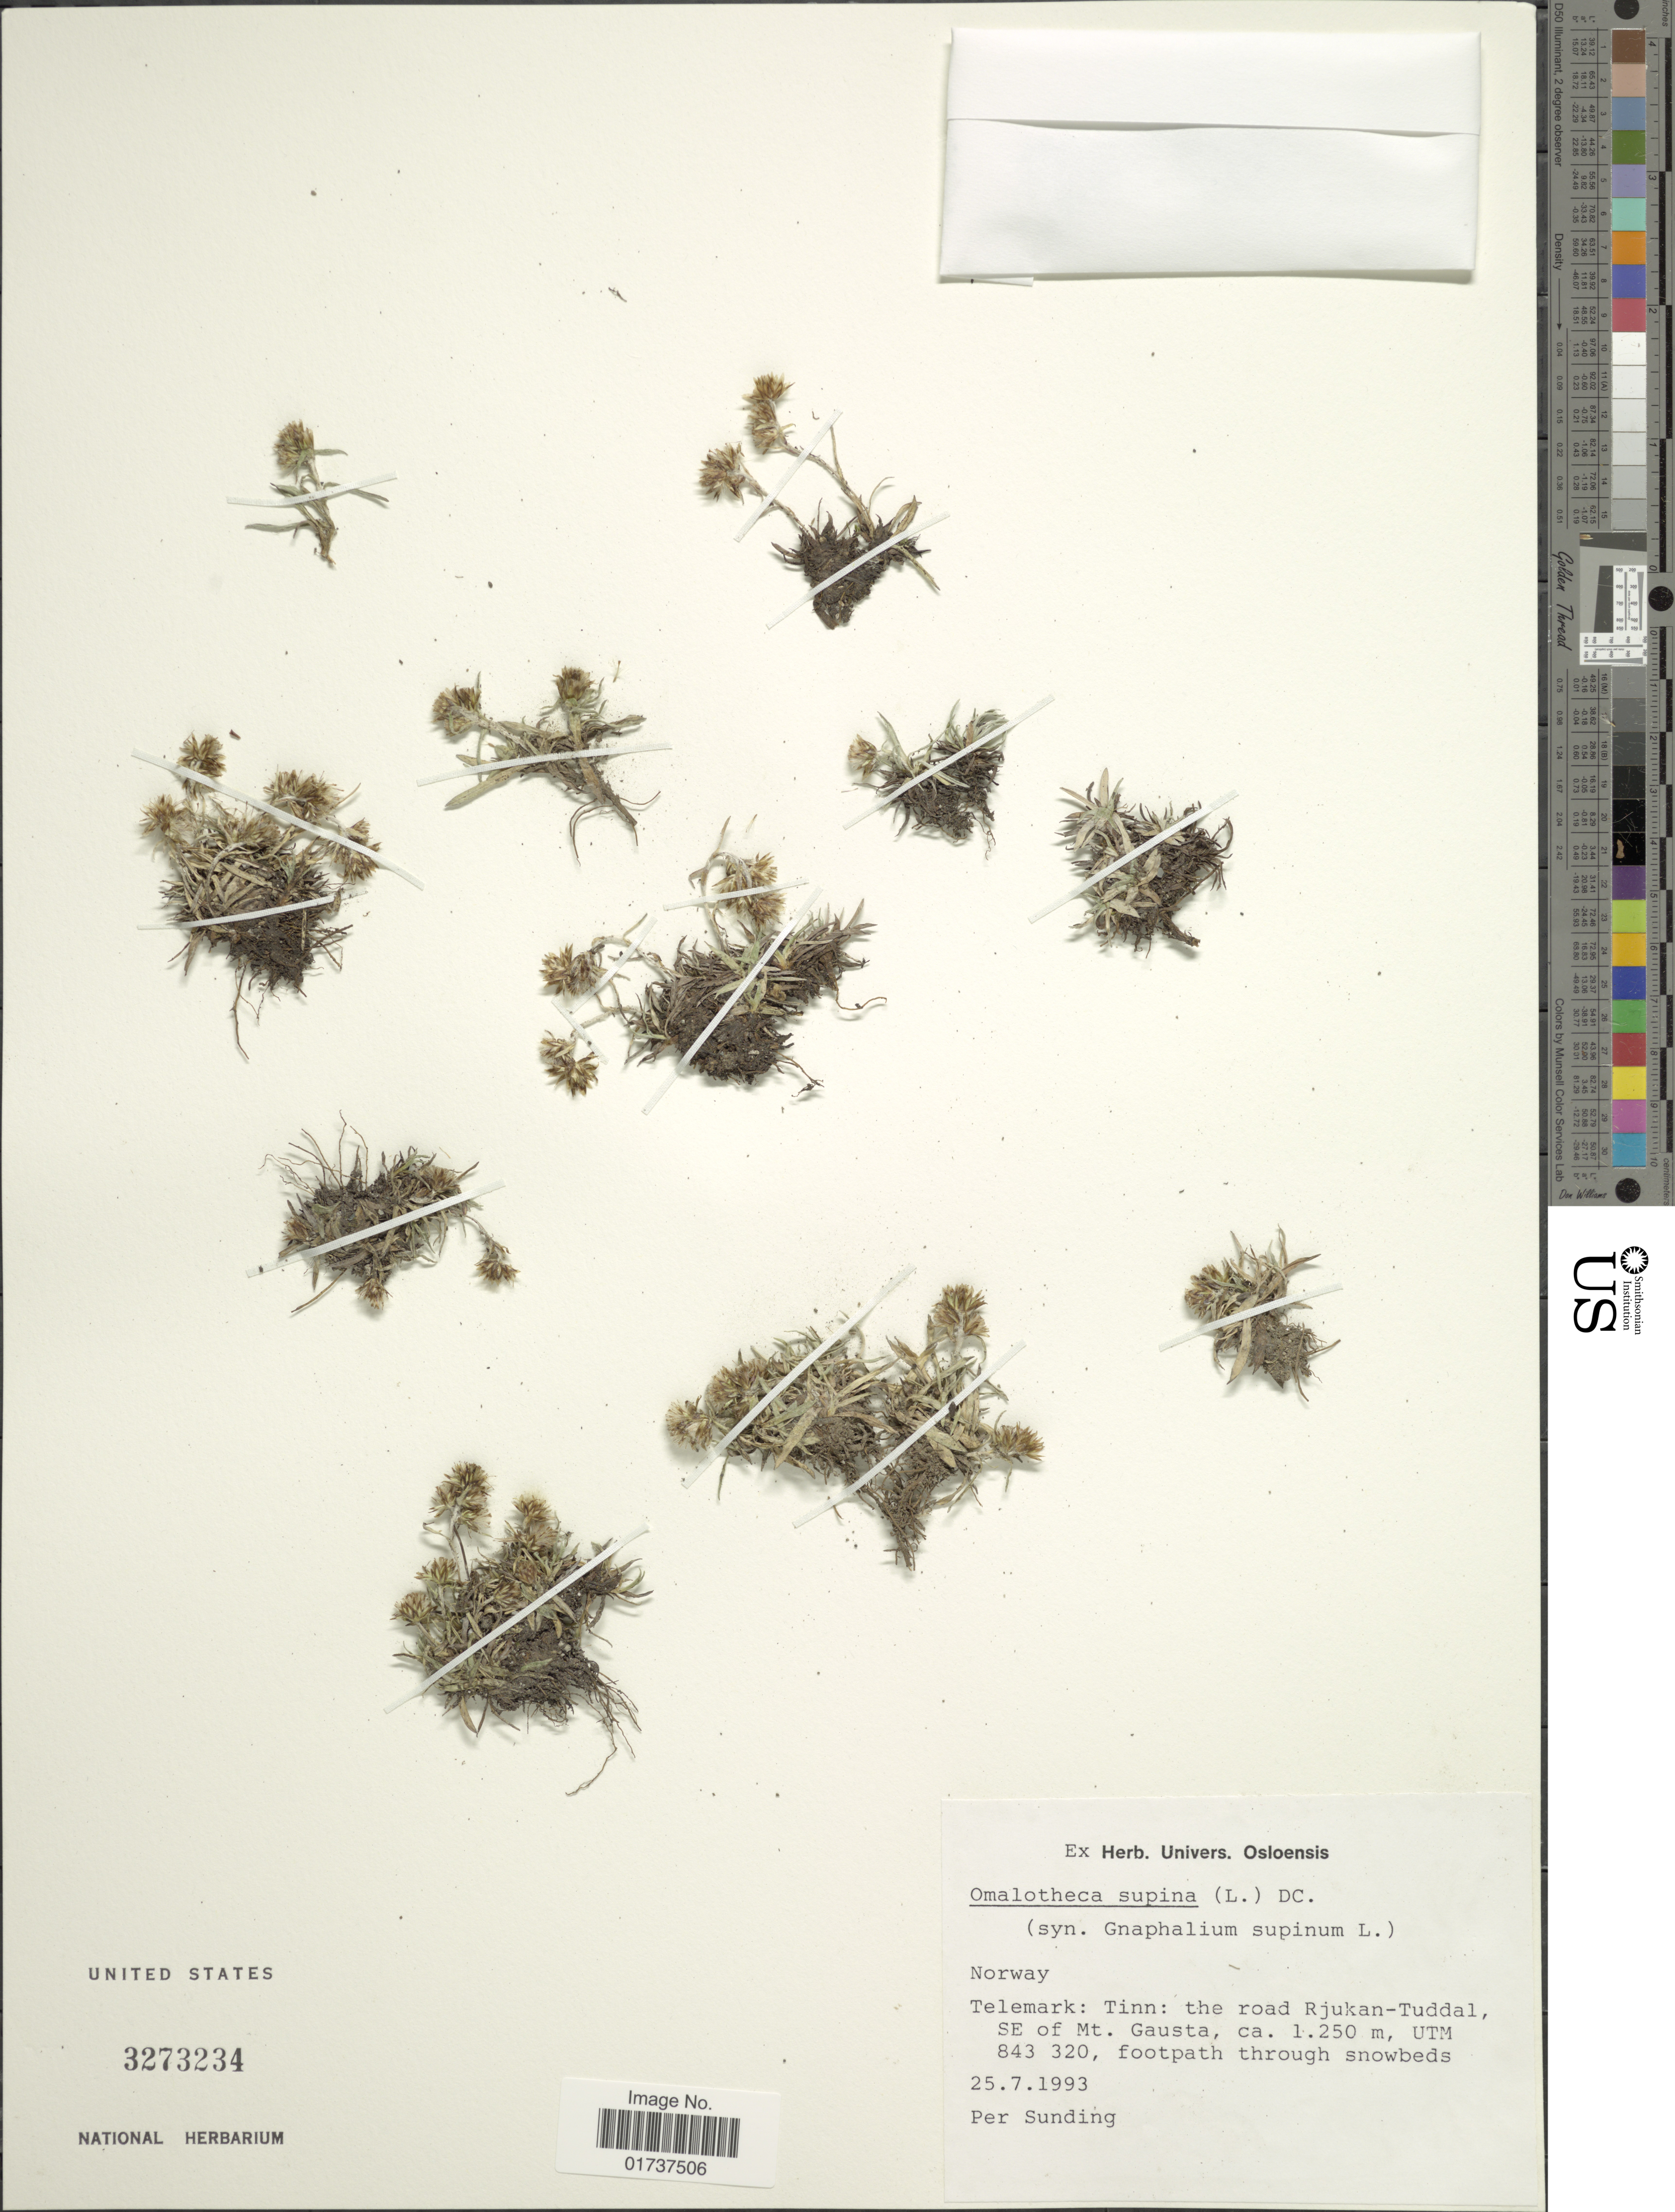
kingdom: Plantae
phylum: Tracheophyta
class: Magnoliopsida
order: Asterales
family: Asteraceae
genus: Gnaphalium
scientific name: Gnaphalium supinum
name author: L.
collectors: P. O. Sunding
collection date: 1993-07-25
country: Norway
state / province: Telemark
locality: Tinn: the road Rjukan-Tuddal, SE of Mt. Gausta, UTM 843 320, footpath through snowbeds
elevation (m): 1250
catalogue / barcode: US 3273234